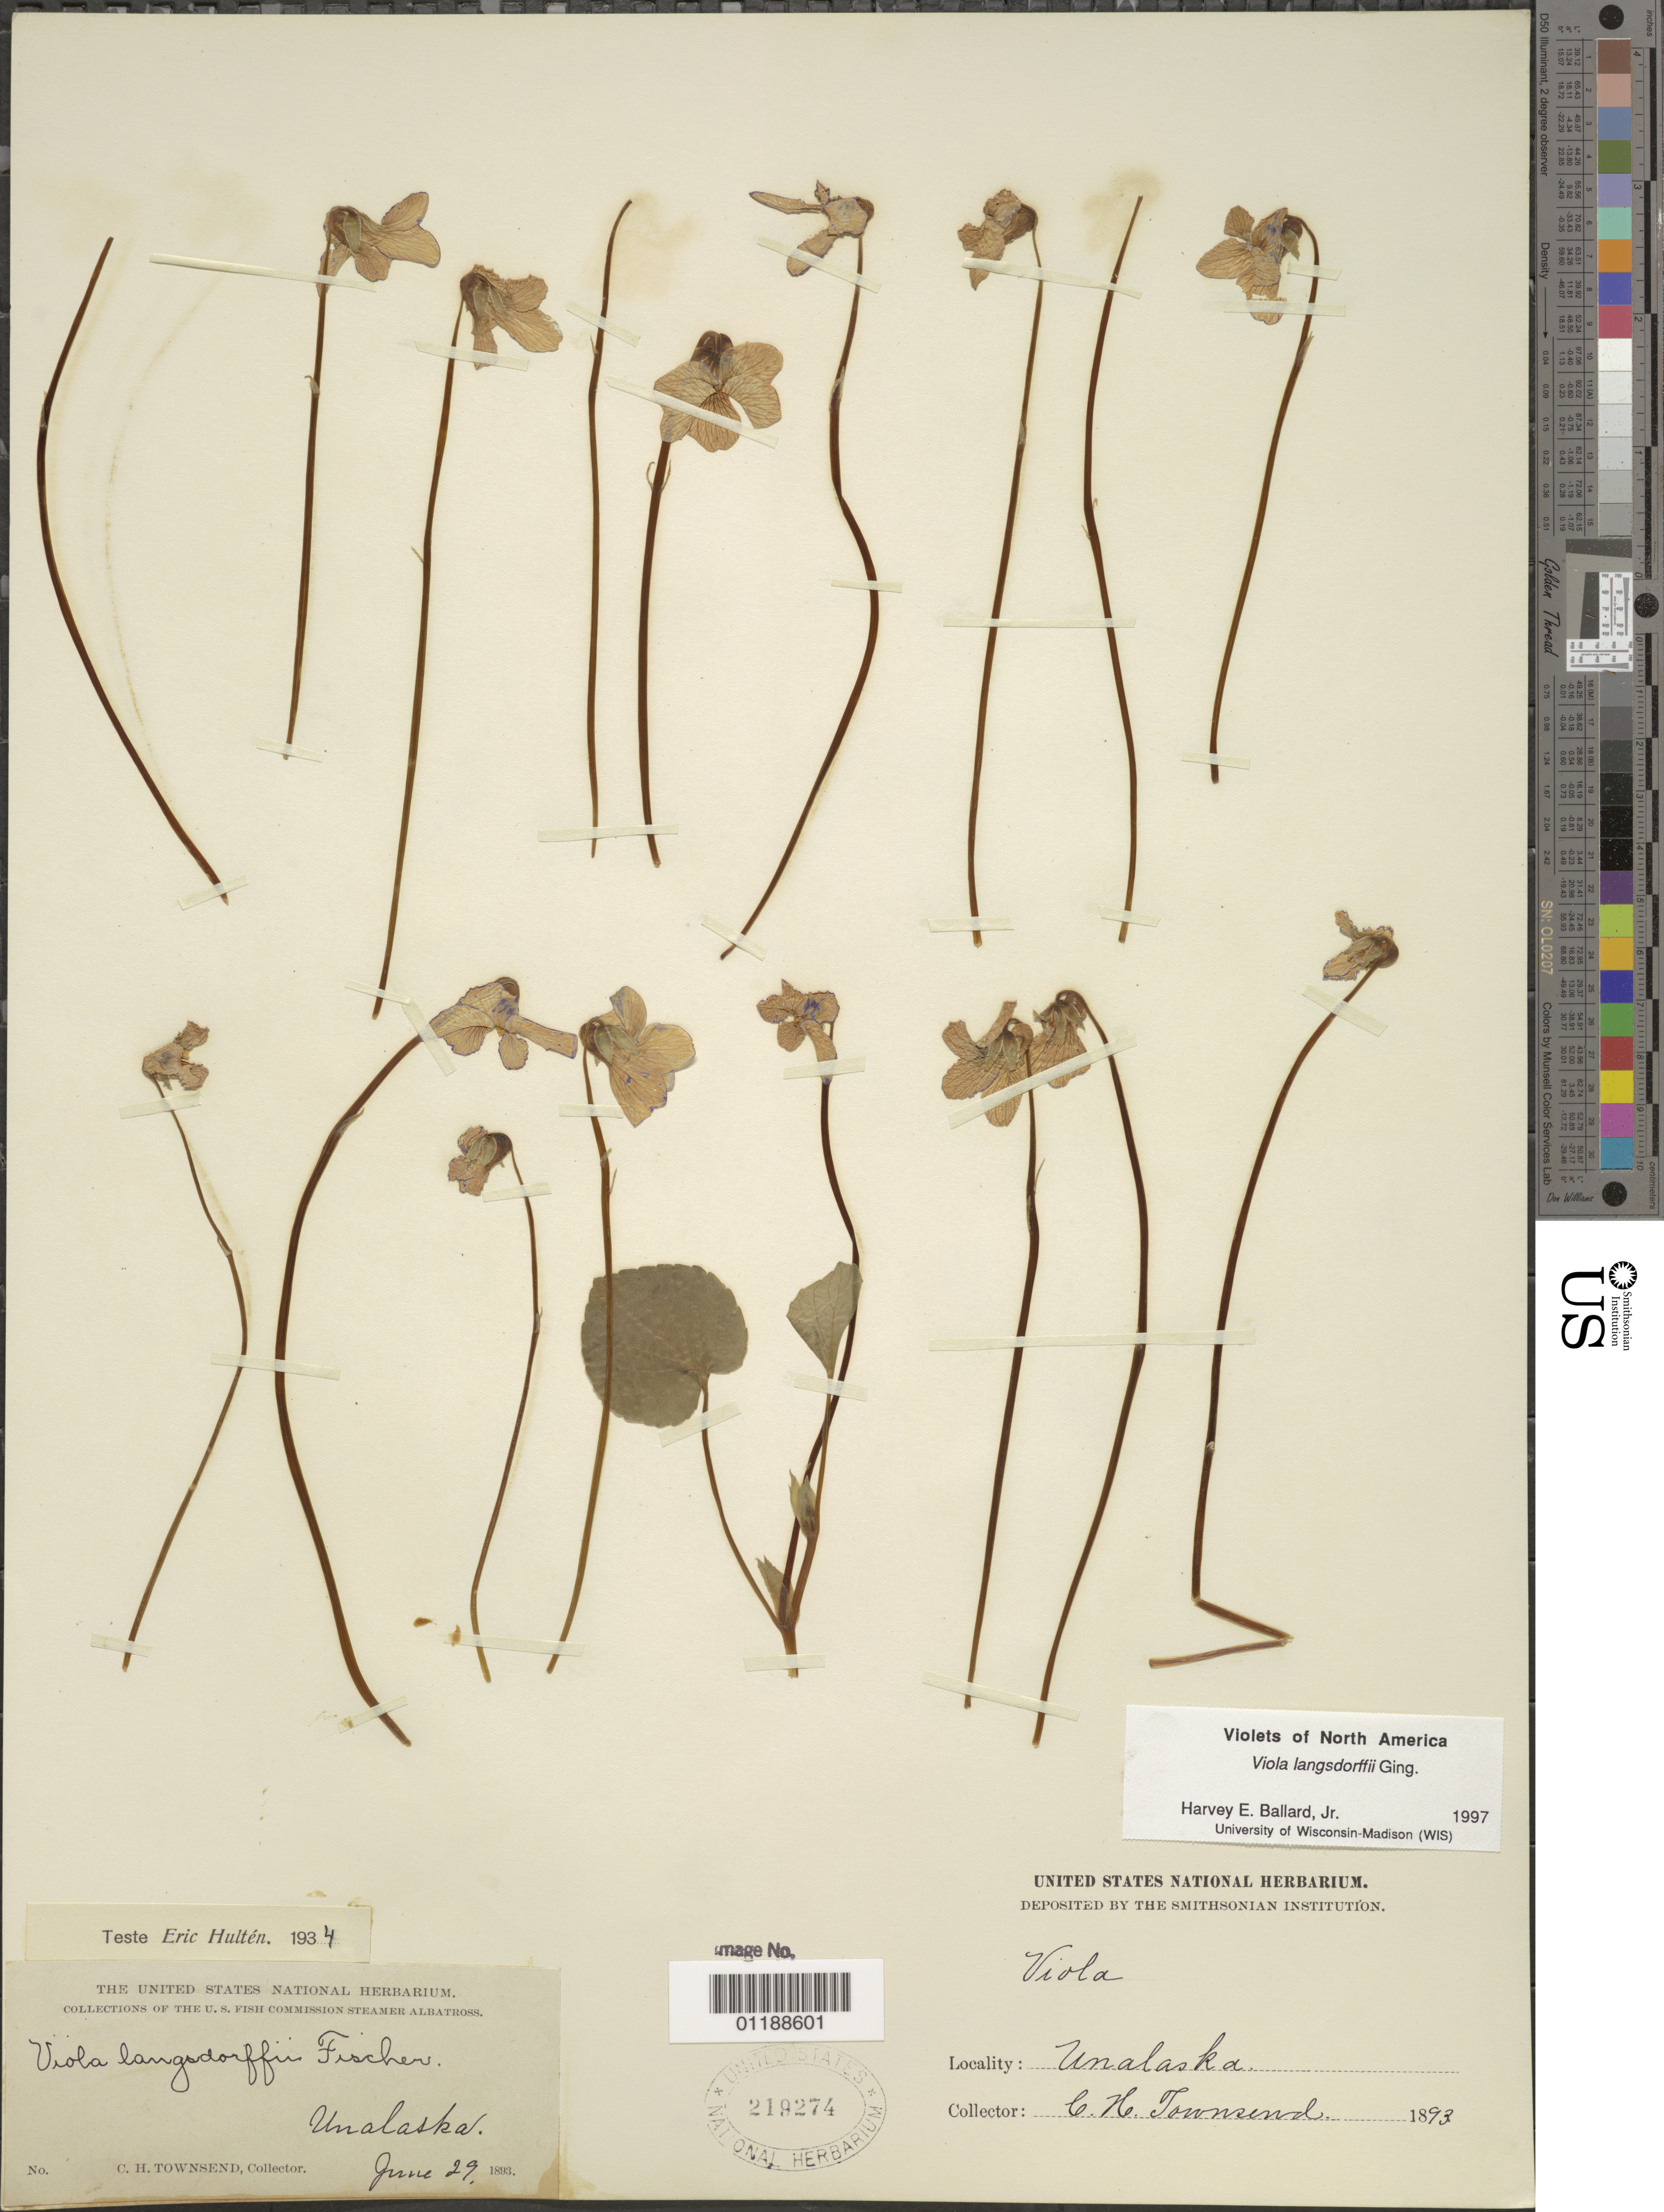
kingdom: Plantae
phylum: Tracheophyta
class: Magnoliopsida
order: Malpighiales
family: Violaceae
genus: Viola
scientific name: Viola langsdorffii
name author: Fisch. ex Ging.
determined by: Ballard, Harvey E.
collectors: C. H. Townsend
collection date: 1893-06-29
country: United States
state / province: Alaska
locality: Unalaska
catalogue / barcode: US 219274